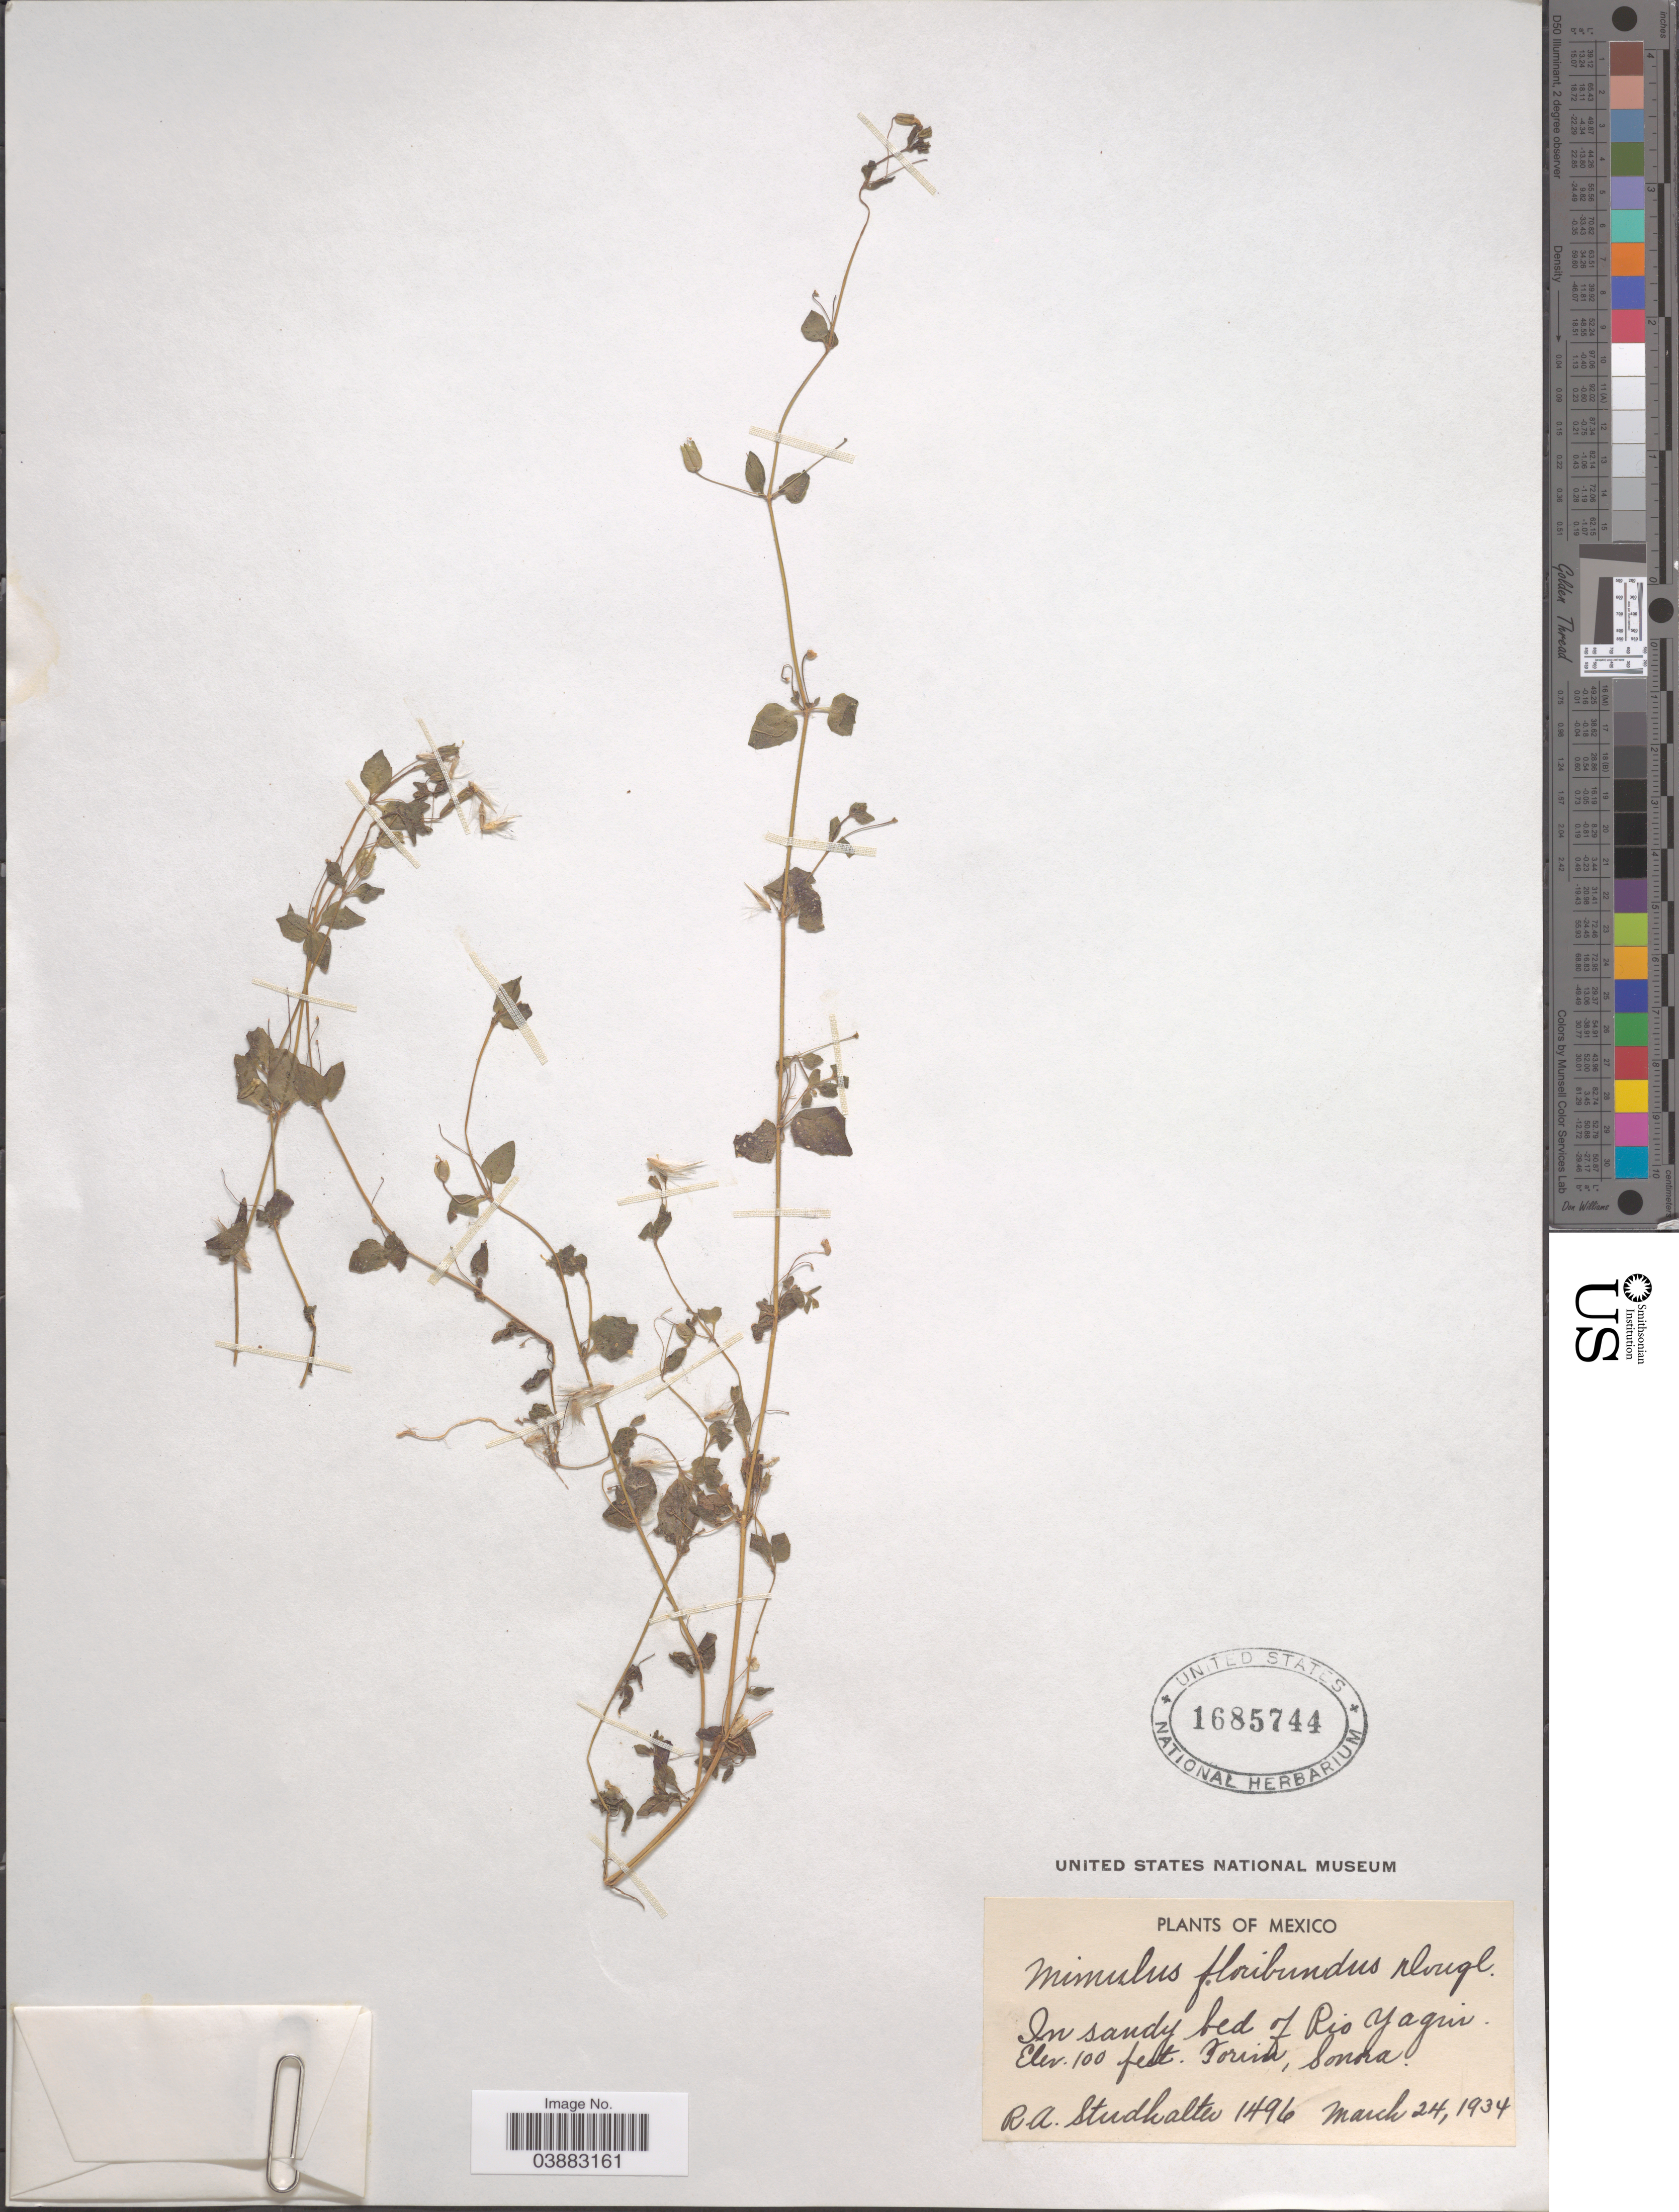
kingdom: Plantae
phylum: Tracheophyta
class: Magnoliopsida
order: Lamiales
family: Phrymaceae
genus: Mimulus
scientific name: Mimulus floribundus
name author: Douglas ex Lindl.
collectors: R. Studhalter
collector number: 1496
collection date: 1934-03-24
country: Mexico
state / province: Sonora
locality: In sandy bed of Rio Yaqui. Torim.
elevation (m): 30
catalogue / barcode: US 1685744